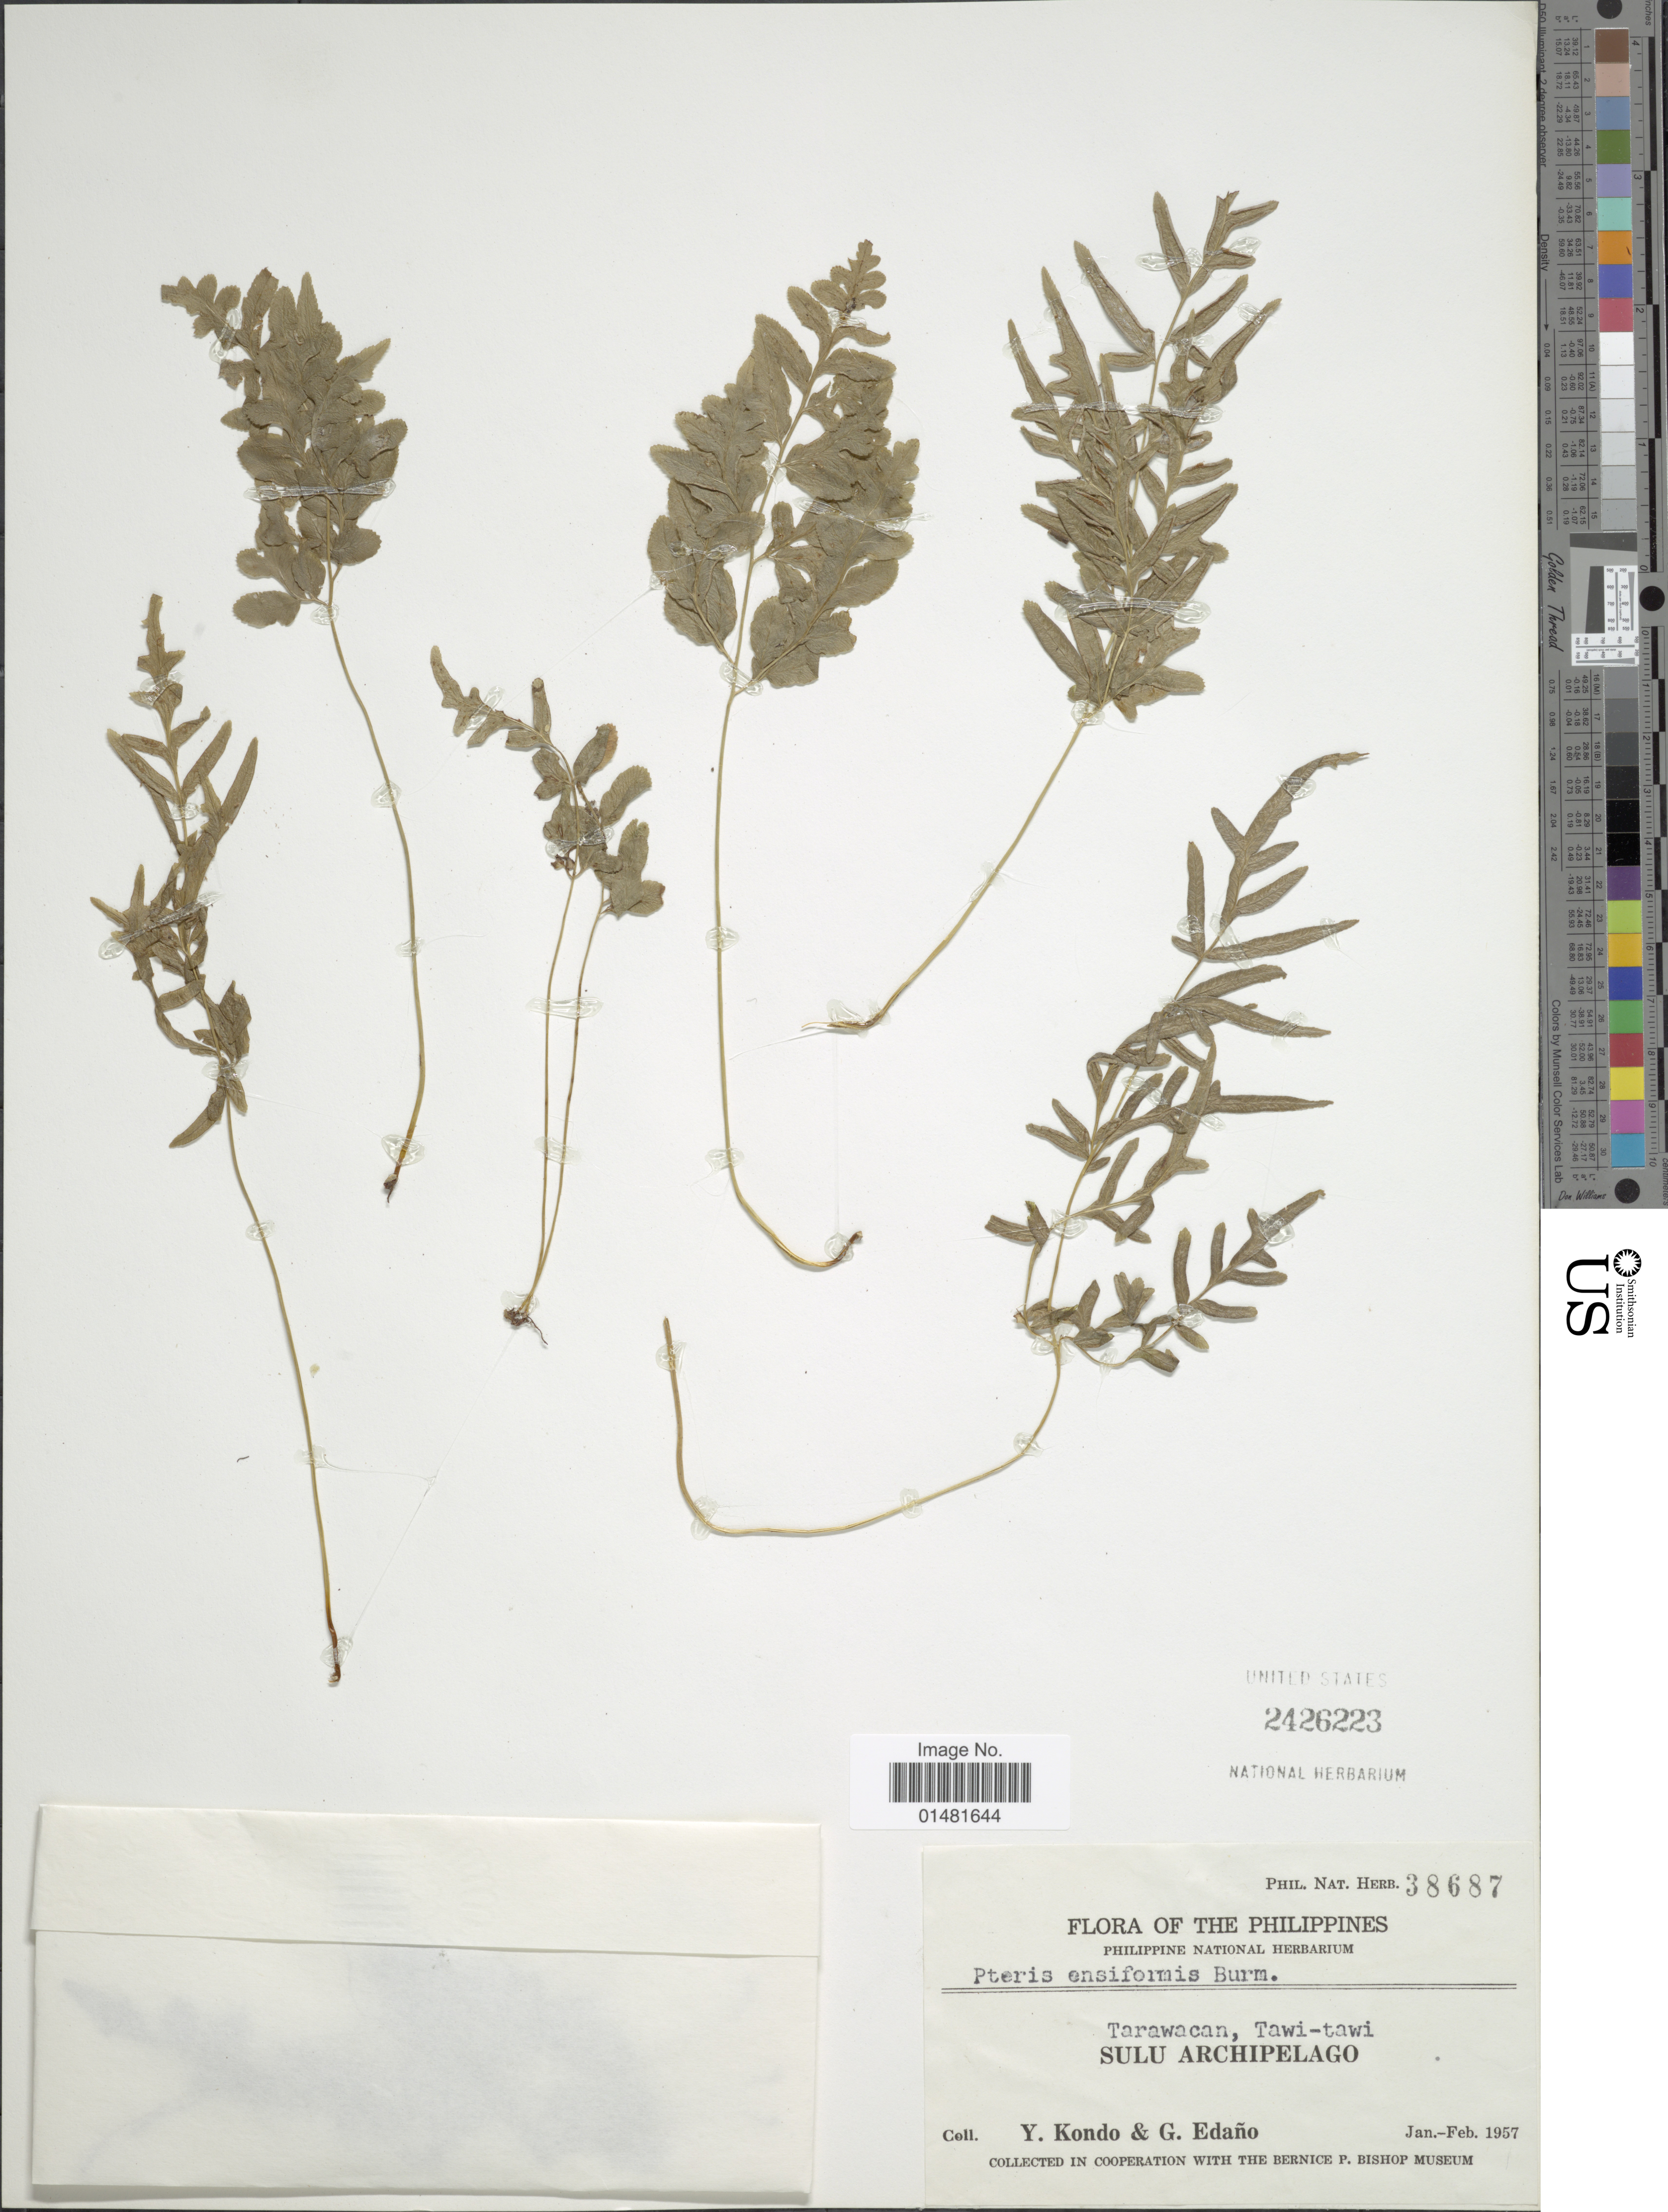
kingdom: Plantae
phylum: Tracheophyta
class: Polypodiopsida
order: Polypodiales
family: Pteridaceae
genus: Pteris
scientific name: Pteris ensiformis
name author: Burm. f.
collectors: Y. Kondo & G. Edaño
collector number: Phil. Nat. Herb. 38687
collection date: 1957-01/1957-02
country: Philippines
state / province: Muslim Mindanao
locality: Tarawacan, Tawi-tawi, Sulu Archipelago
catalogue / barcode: US 2426223